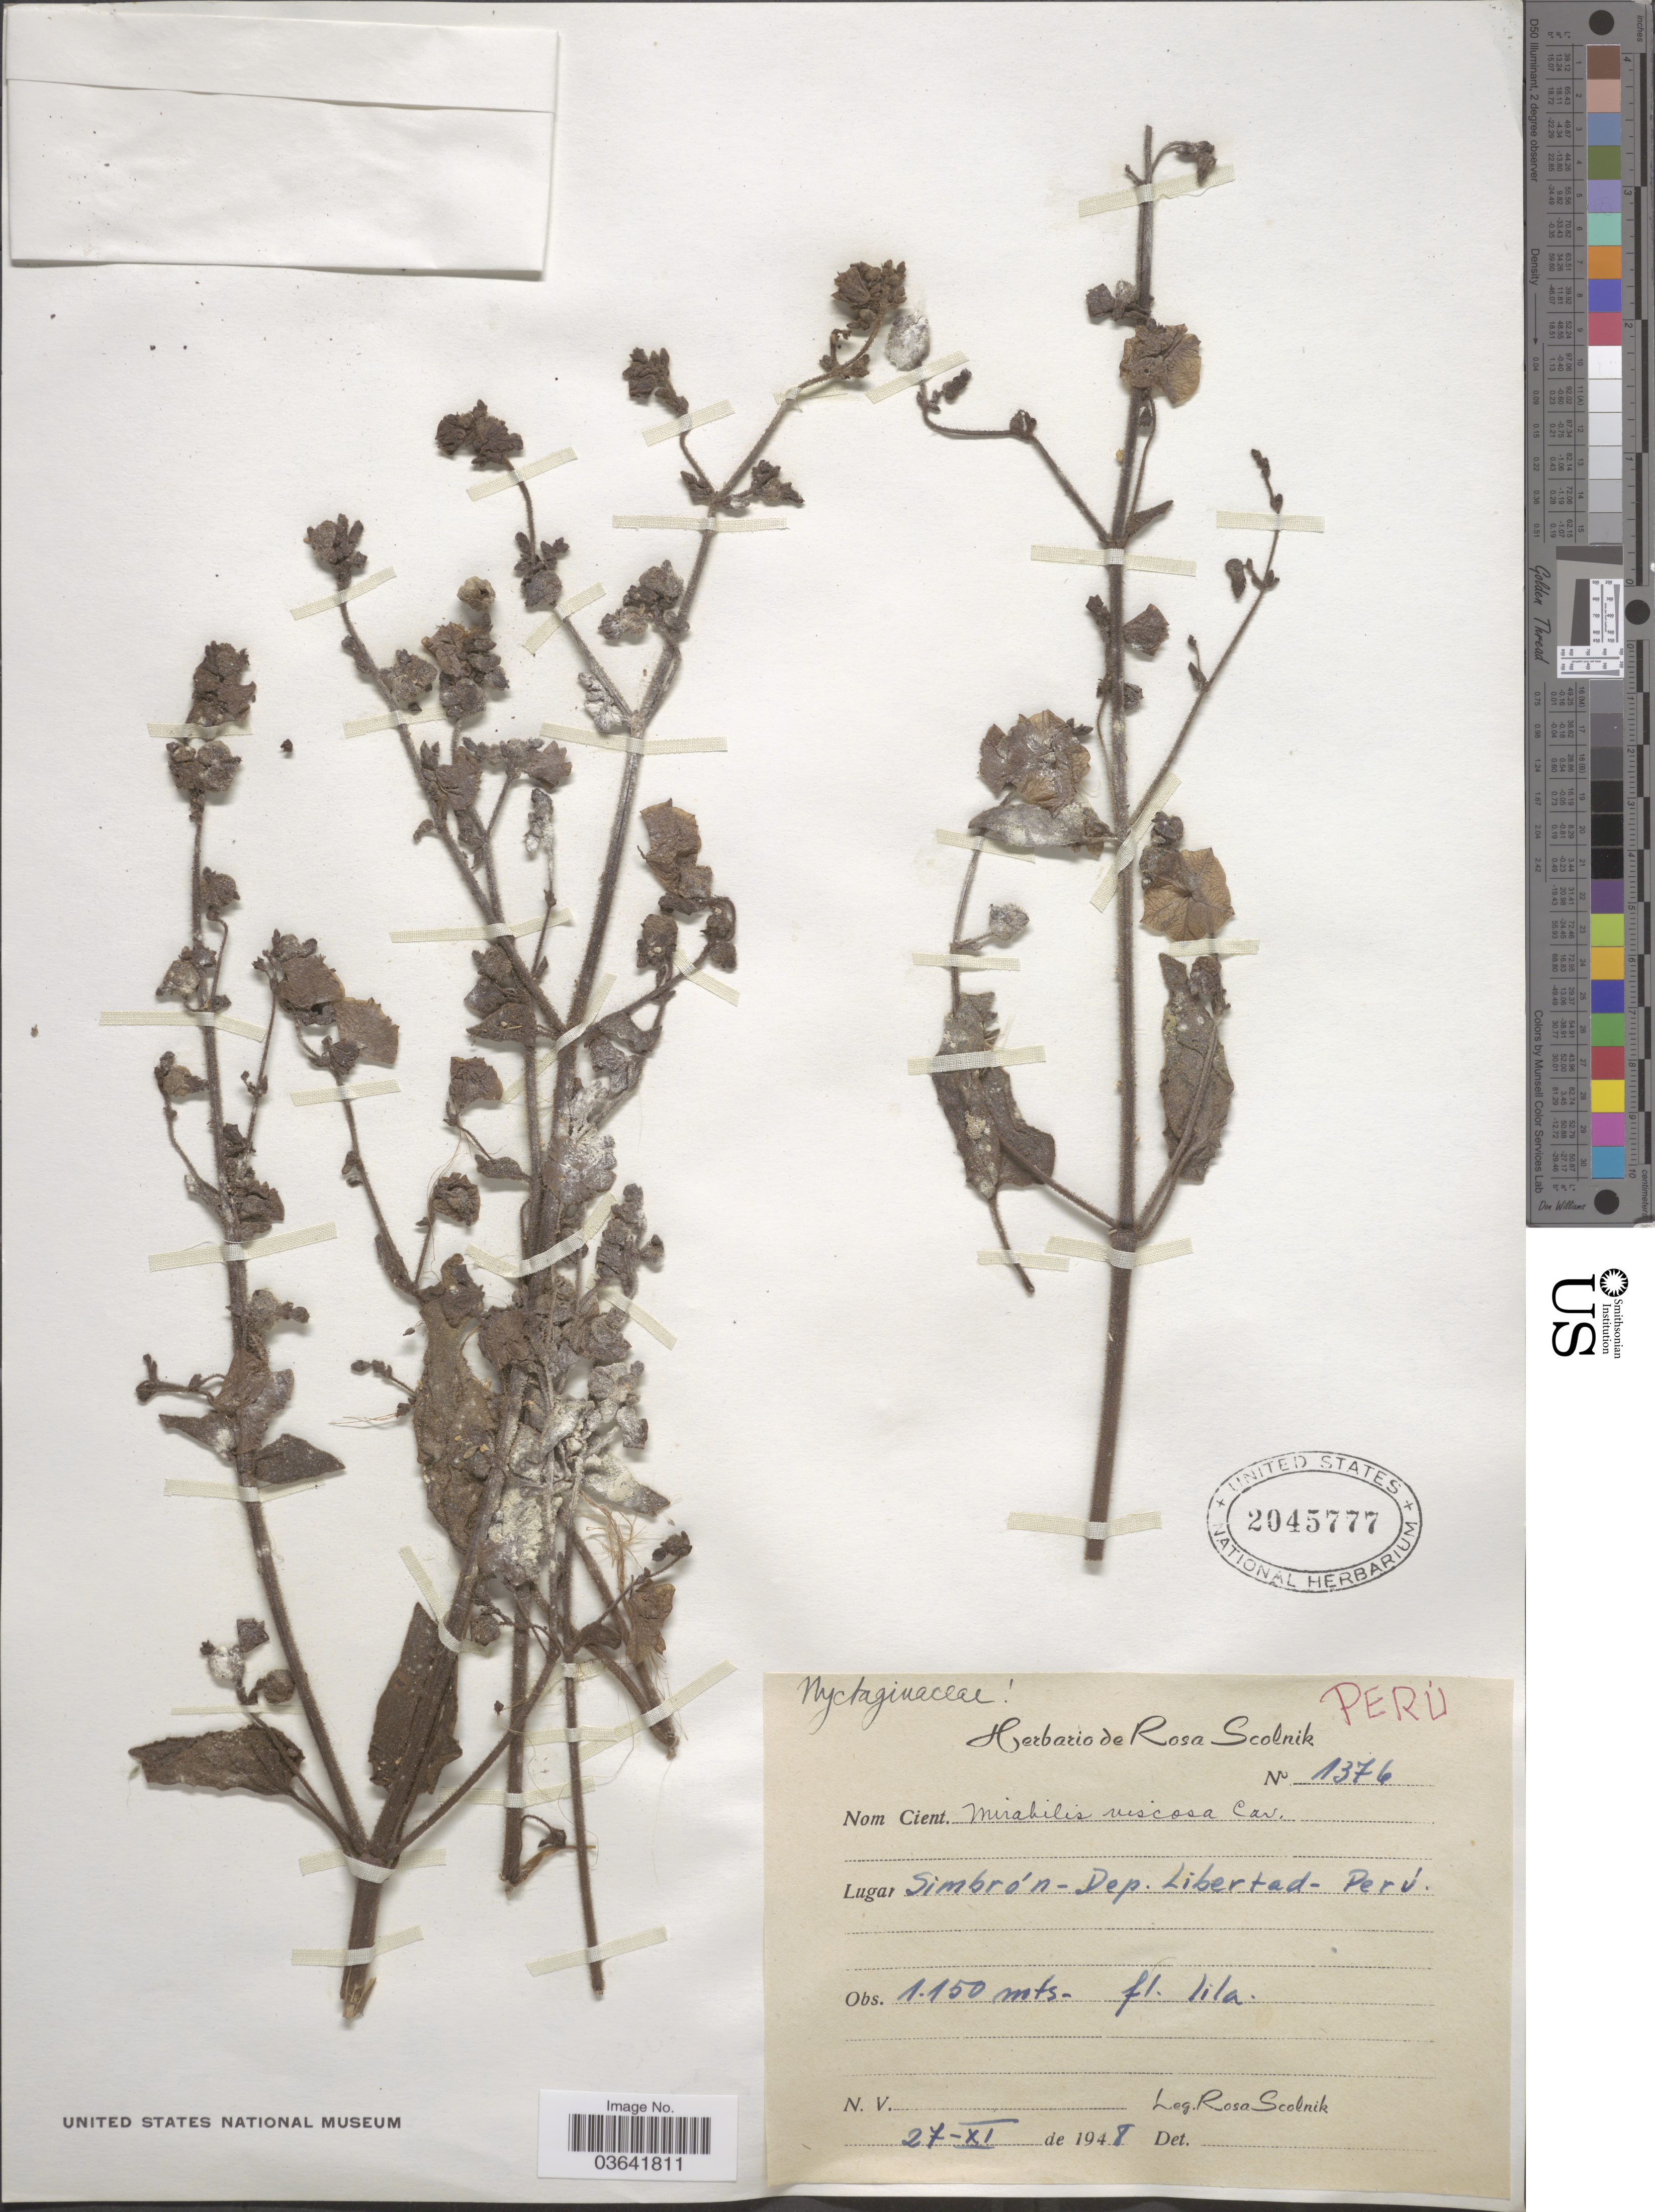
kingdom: Plantae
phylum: Tracheophyta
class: Magnoliopsida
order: Caryophyllales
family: Nyctaginaceae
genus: Mirabilis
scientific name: Mirabilis viscosa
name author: Cav.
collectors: R. Scolnik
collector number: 1376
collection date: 1948-11-27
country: Peru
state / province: La Libertad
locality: Simbrón - Dep. Libertad.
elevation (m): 1150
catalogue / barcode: US 2045777